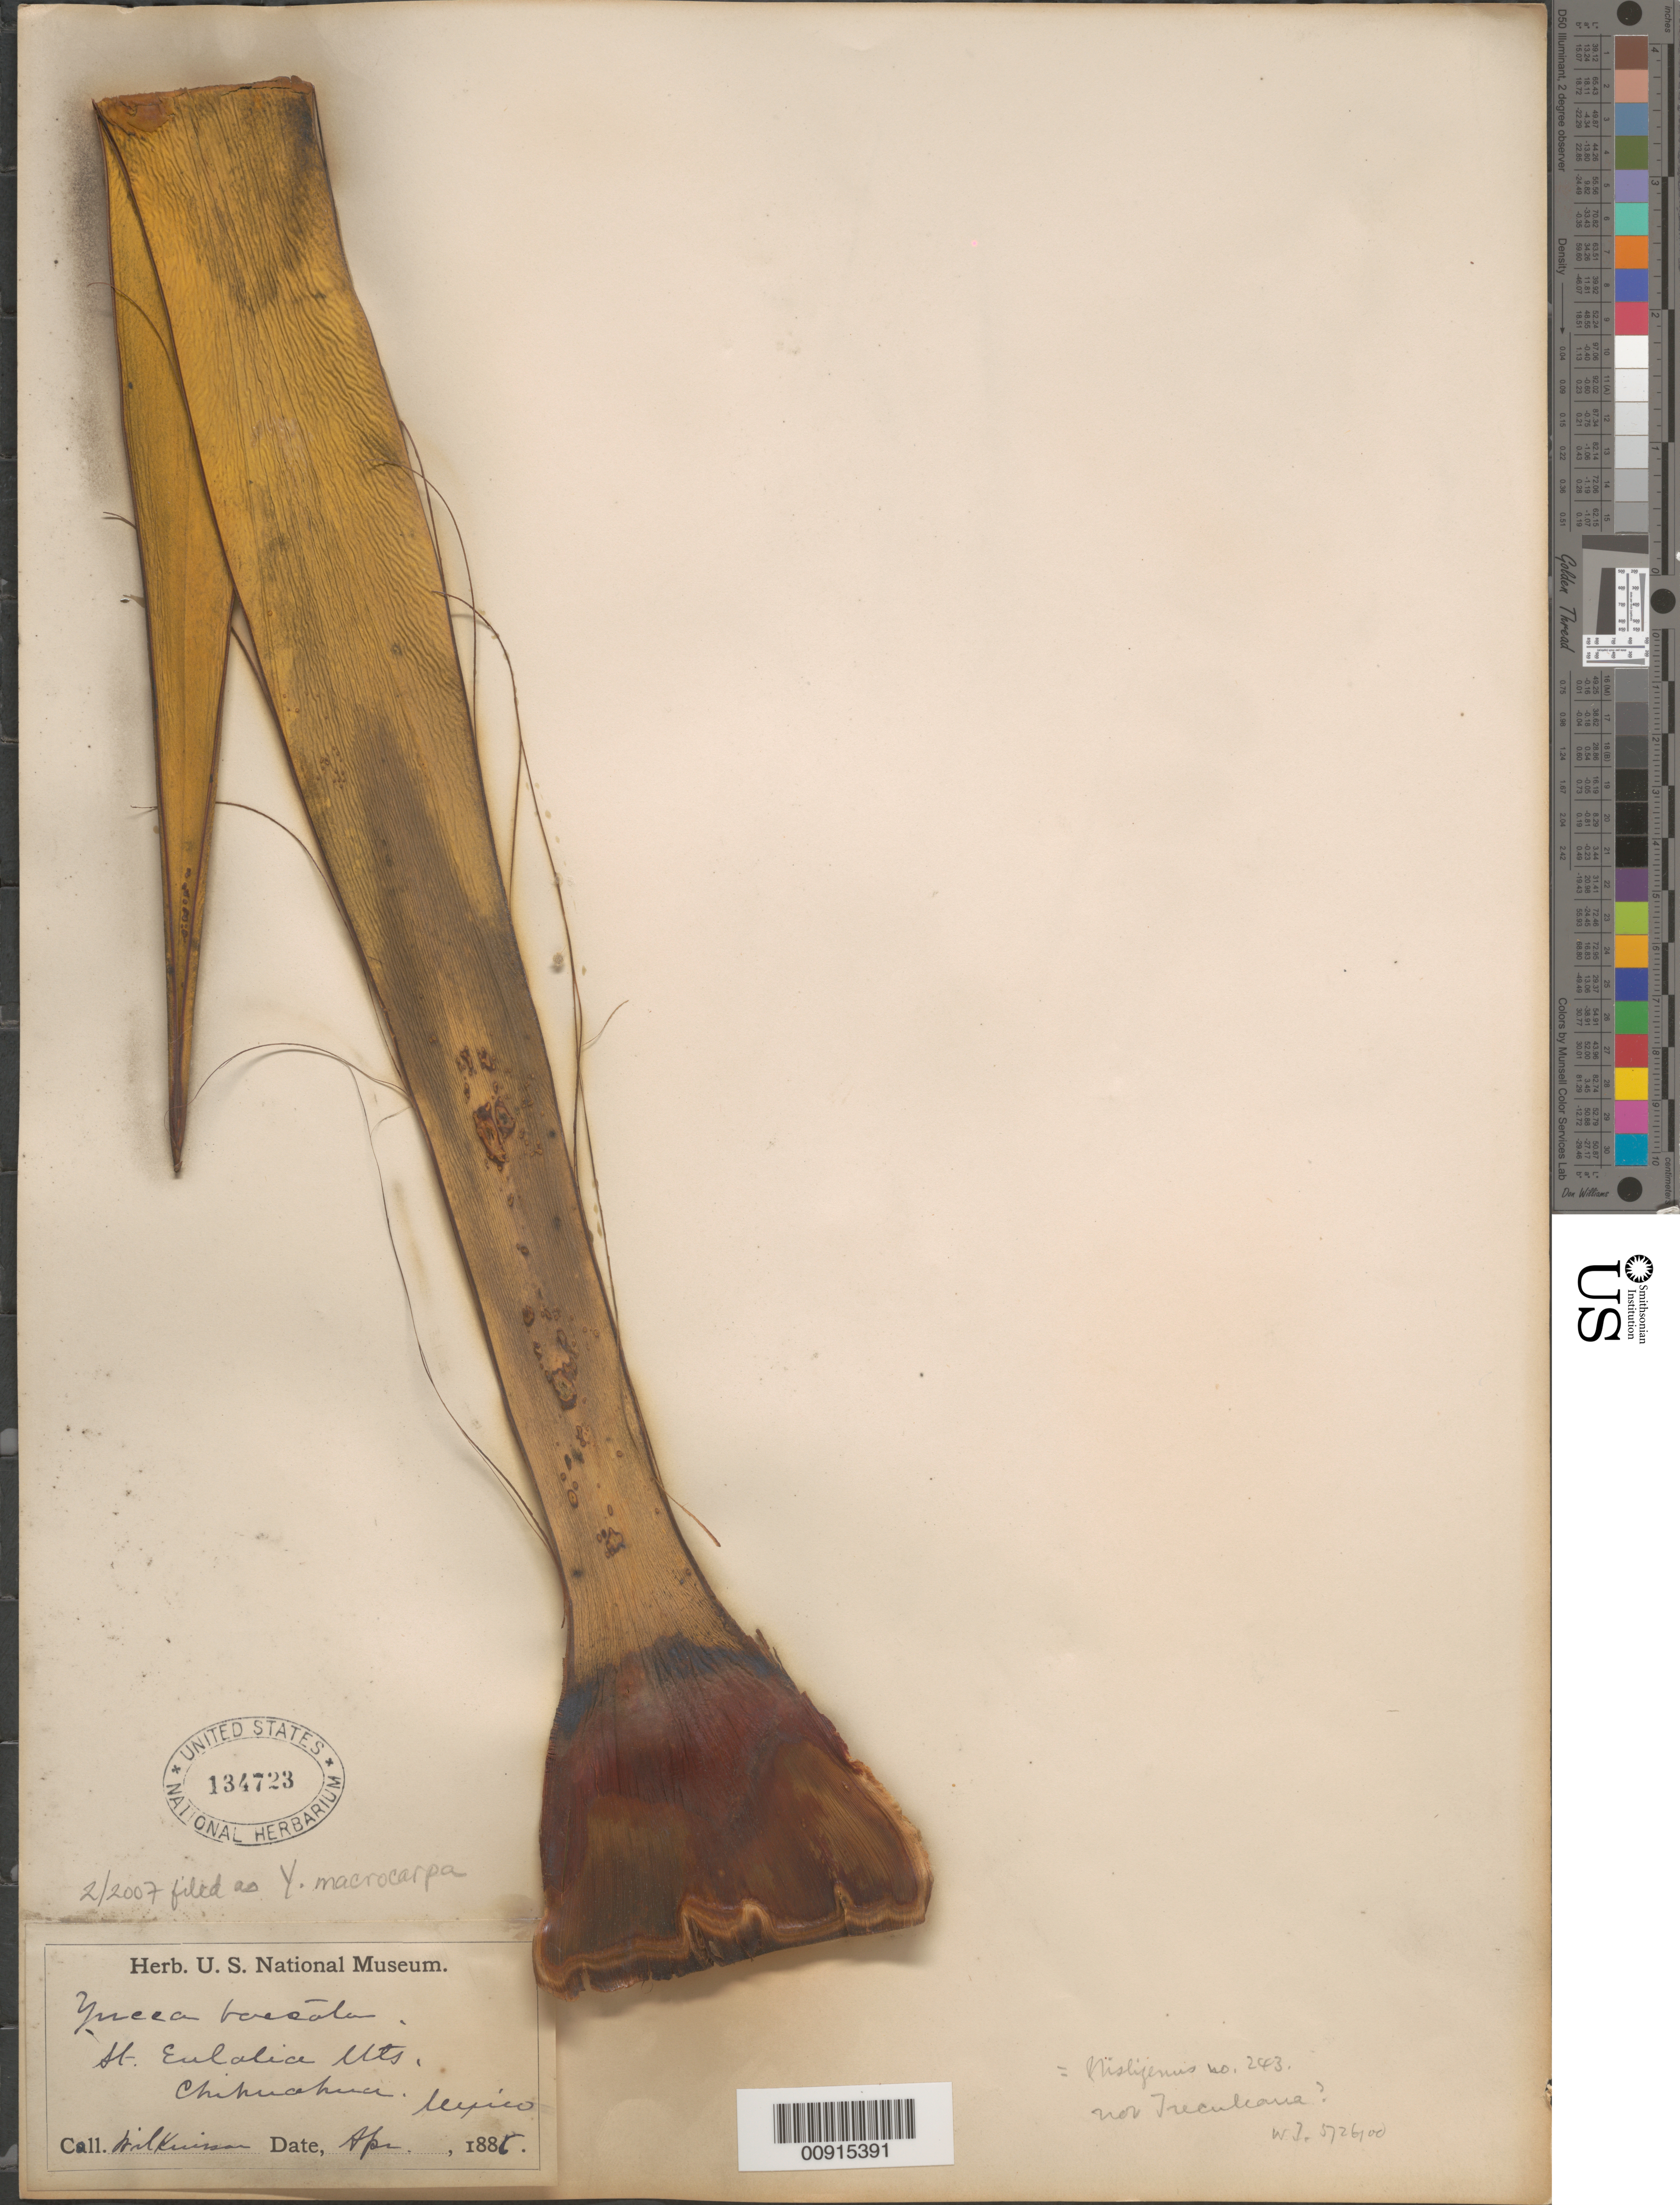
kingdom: Plantae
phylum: Tracheophyta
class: Liliopsida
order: Asparagales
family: Asparagaceae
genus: Yucca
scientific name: Yucca macrocarpa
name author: Engelm.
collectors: Wilkinson, --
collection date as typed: Apr 1886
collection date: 1886-04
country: Mexico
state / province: Chihuahua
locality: St. Eulalia Mts., Chihuahua.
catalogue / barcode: US 134723